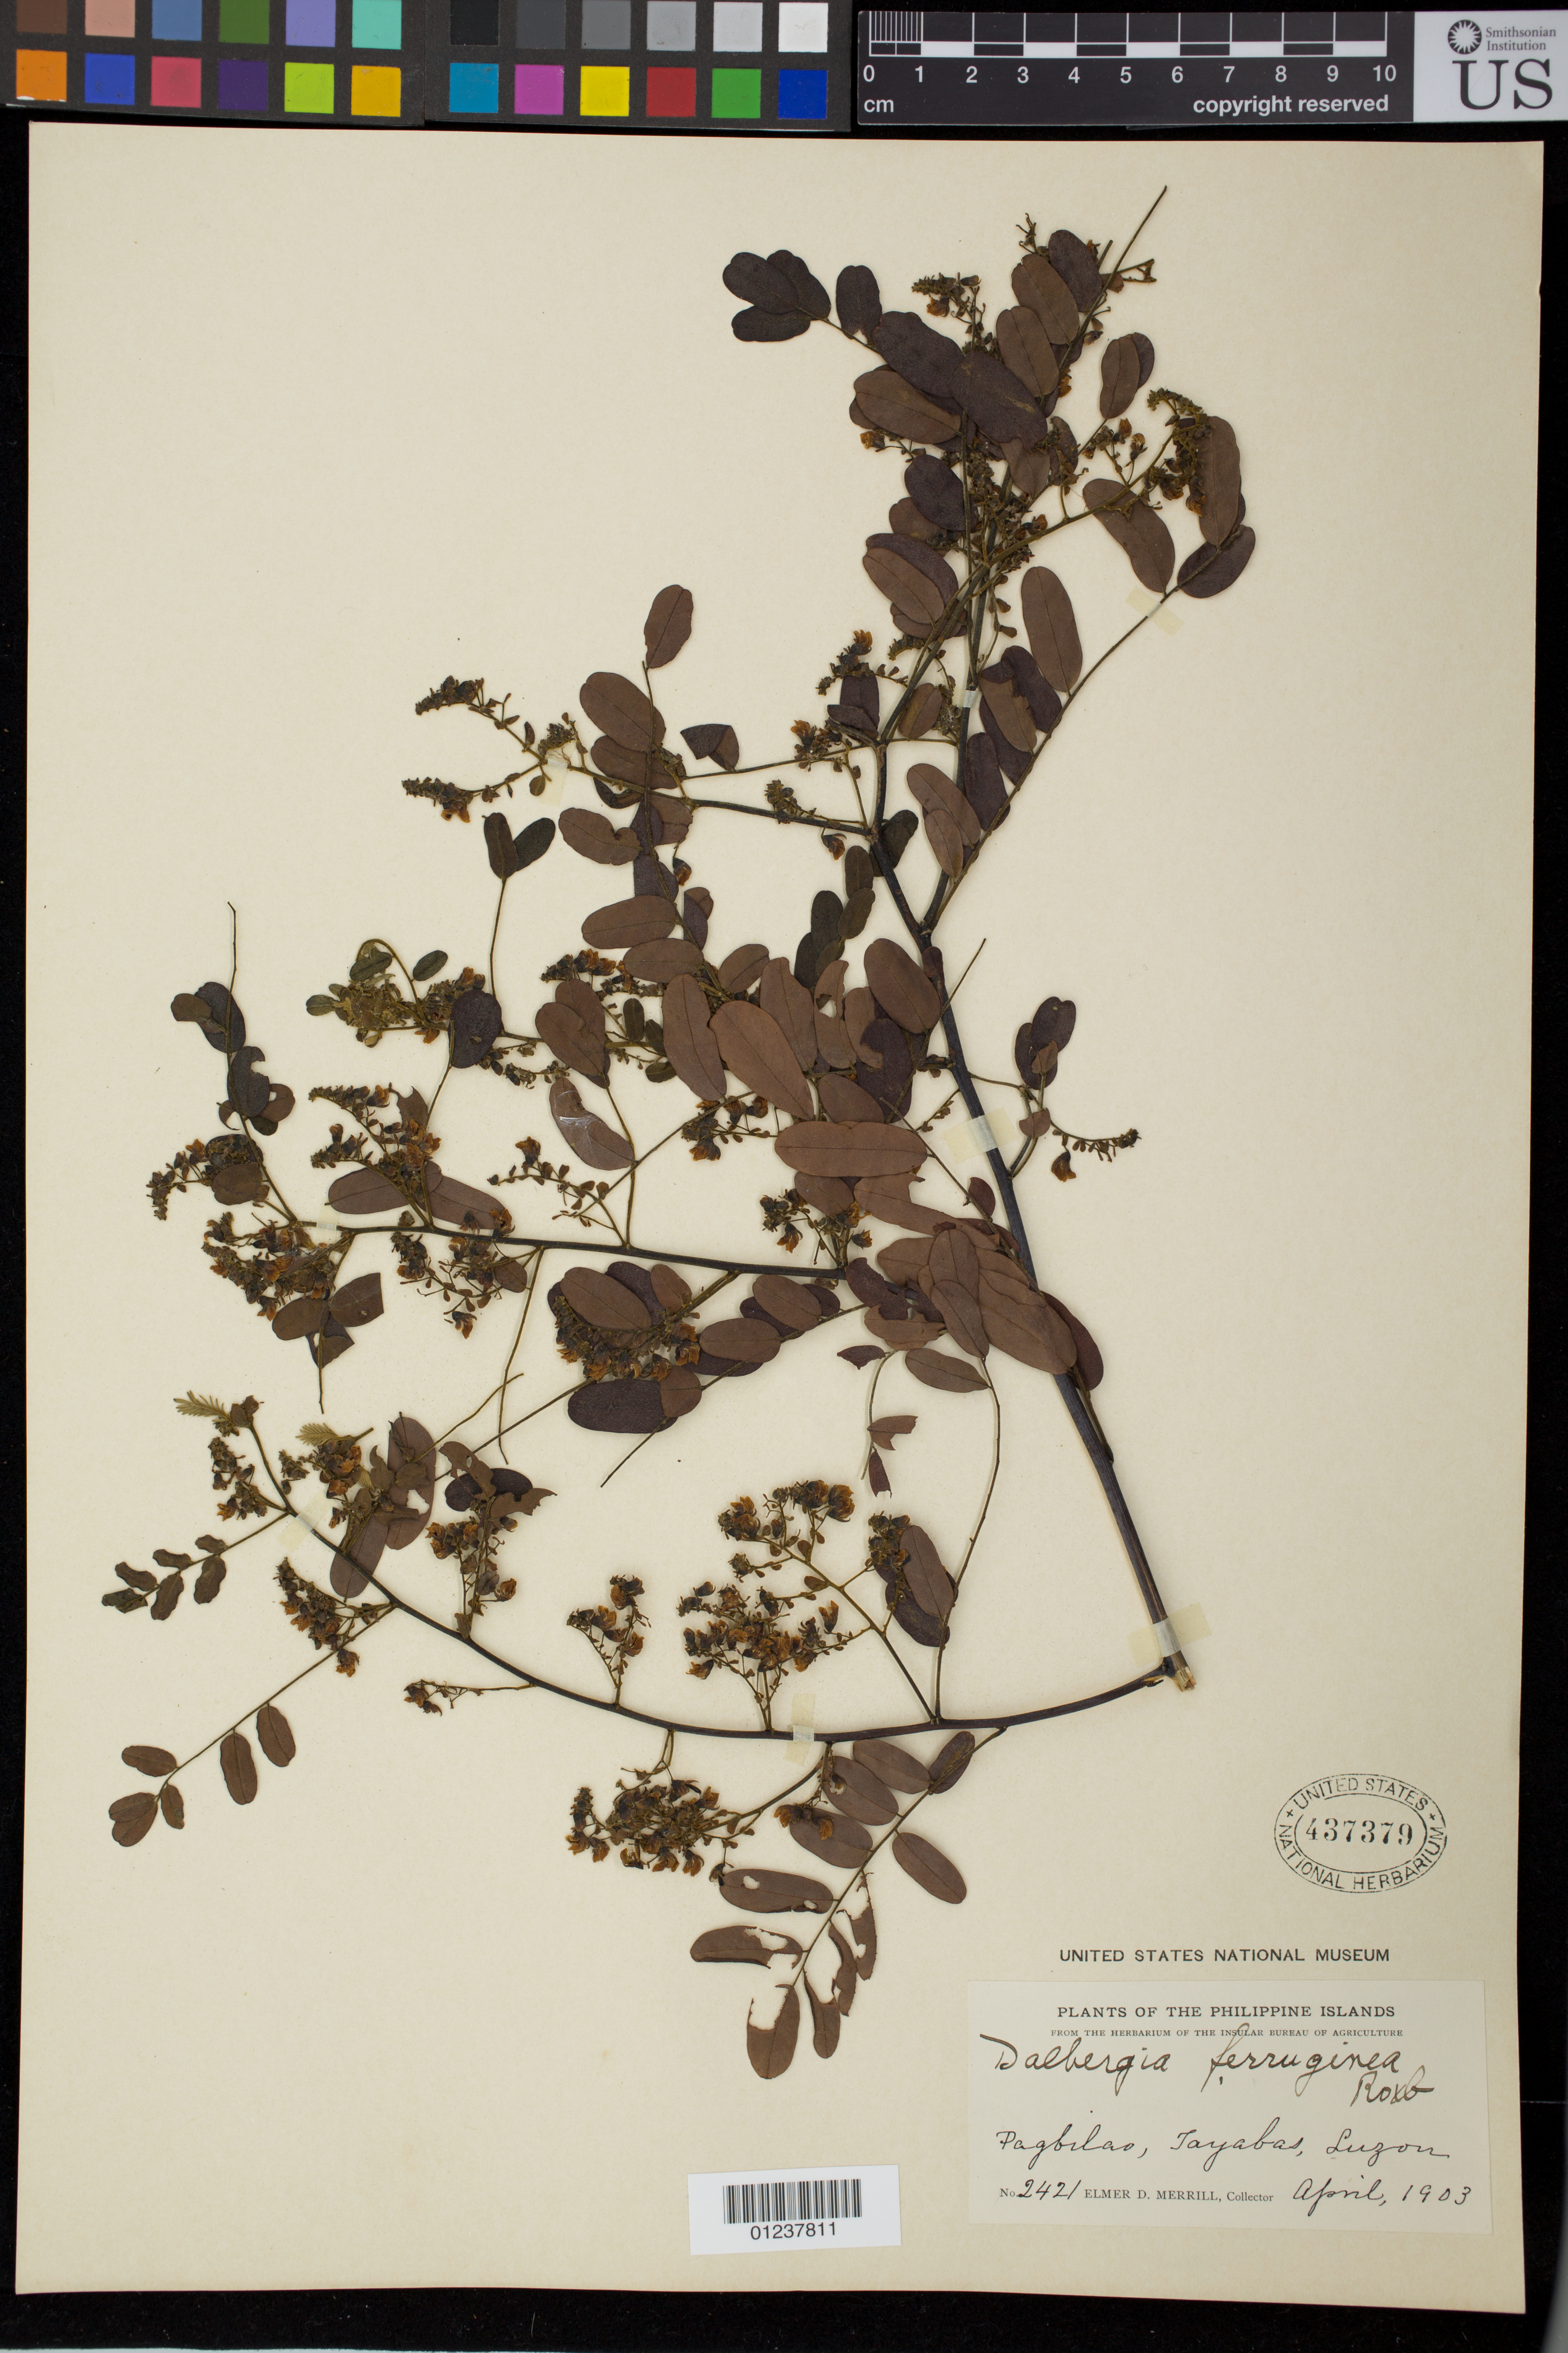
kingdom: Plantae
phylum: Tracheophyta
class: Magnoliopsida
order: Fabales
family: Fabaceae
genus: Dalbergia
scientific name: Dalbergia ferruginea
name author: Roxb.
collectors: E. D. Merrill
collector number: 2421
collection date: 1903-04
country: Philippines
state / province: Calabarzon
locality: Pagbilao, Tayabas, Luzon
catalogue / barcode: US 437379